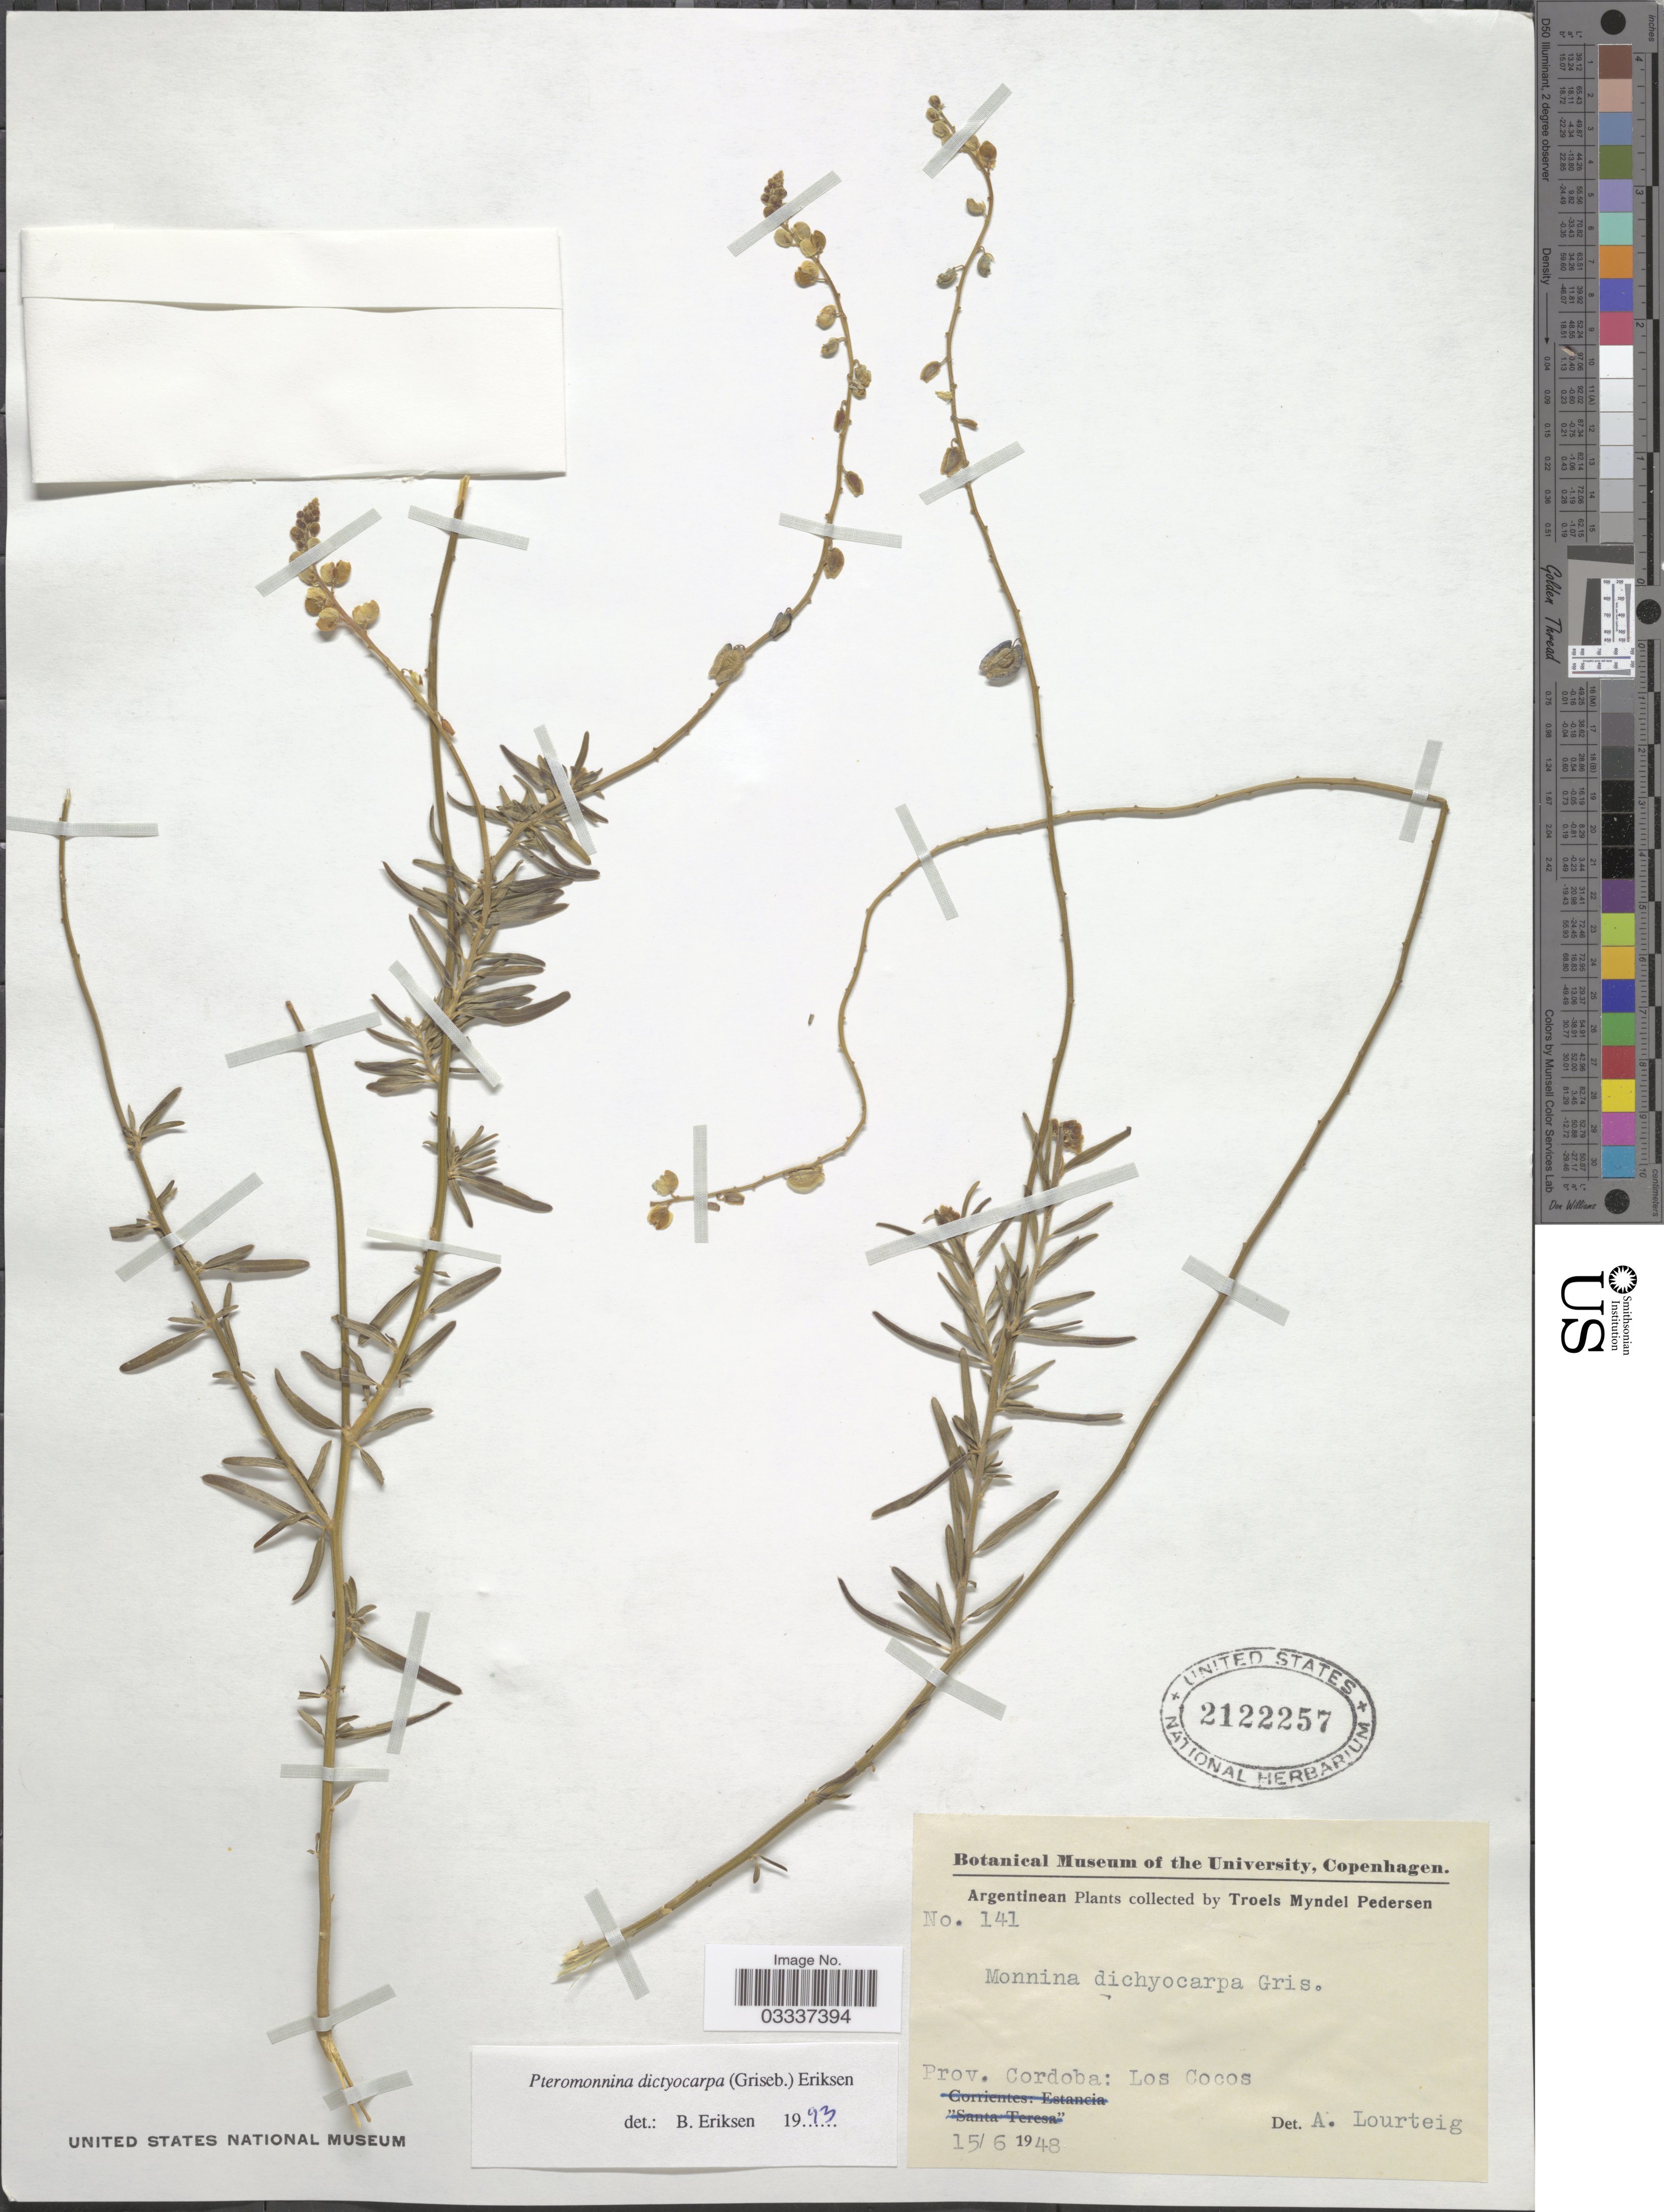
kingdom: Plantae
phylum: Tracheophyta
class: Magnoliopsida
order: Fabales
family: Polygalaceae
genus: Monnina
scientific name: Monnina dictyocarpa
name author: Griseb.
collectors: T. Pederson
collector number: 141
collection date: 1948-06-15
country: Argentina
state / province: Cordoba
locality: Los Cocos.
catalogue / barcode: US 2122257